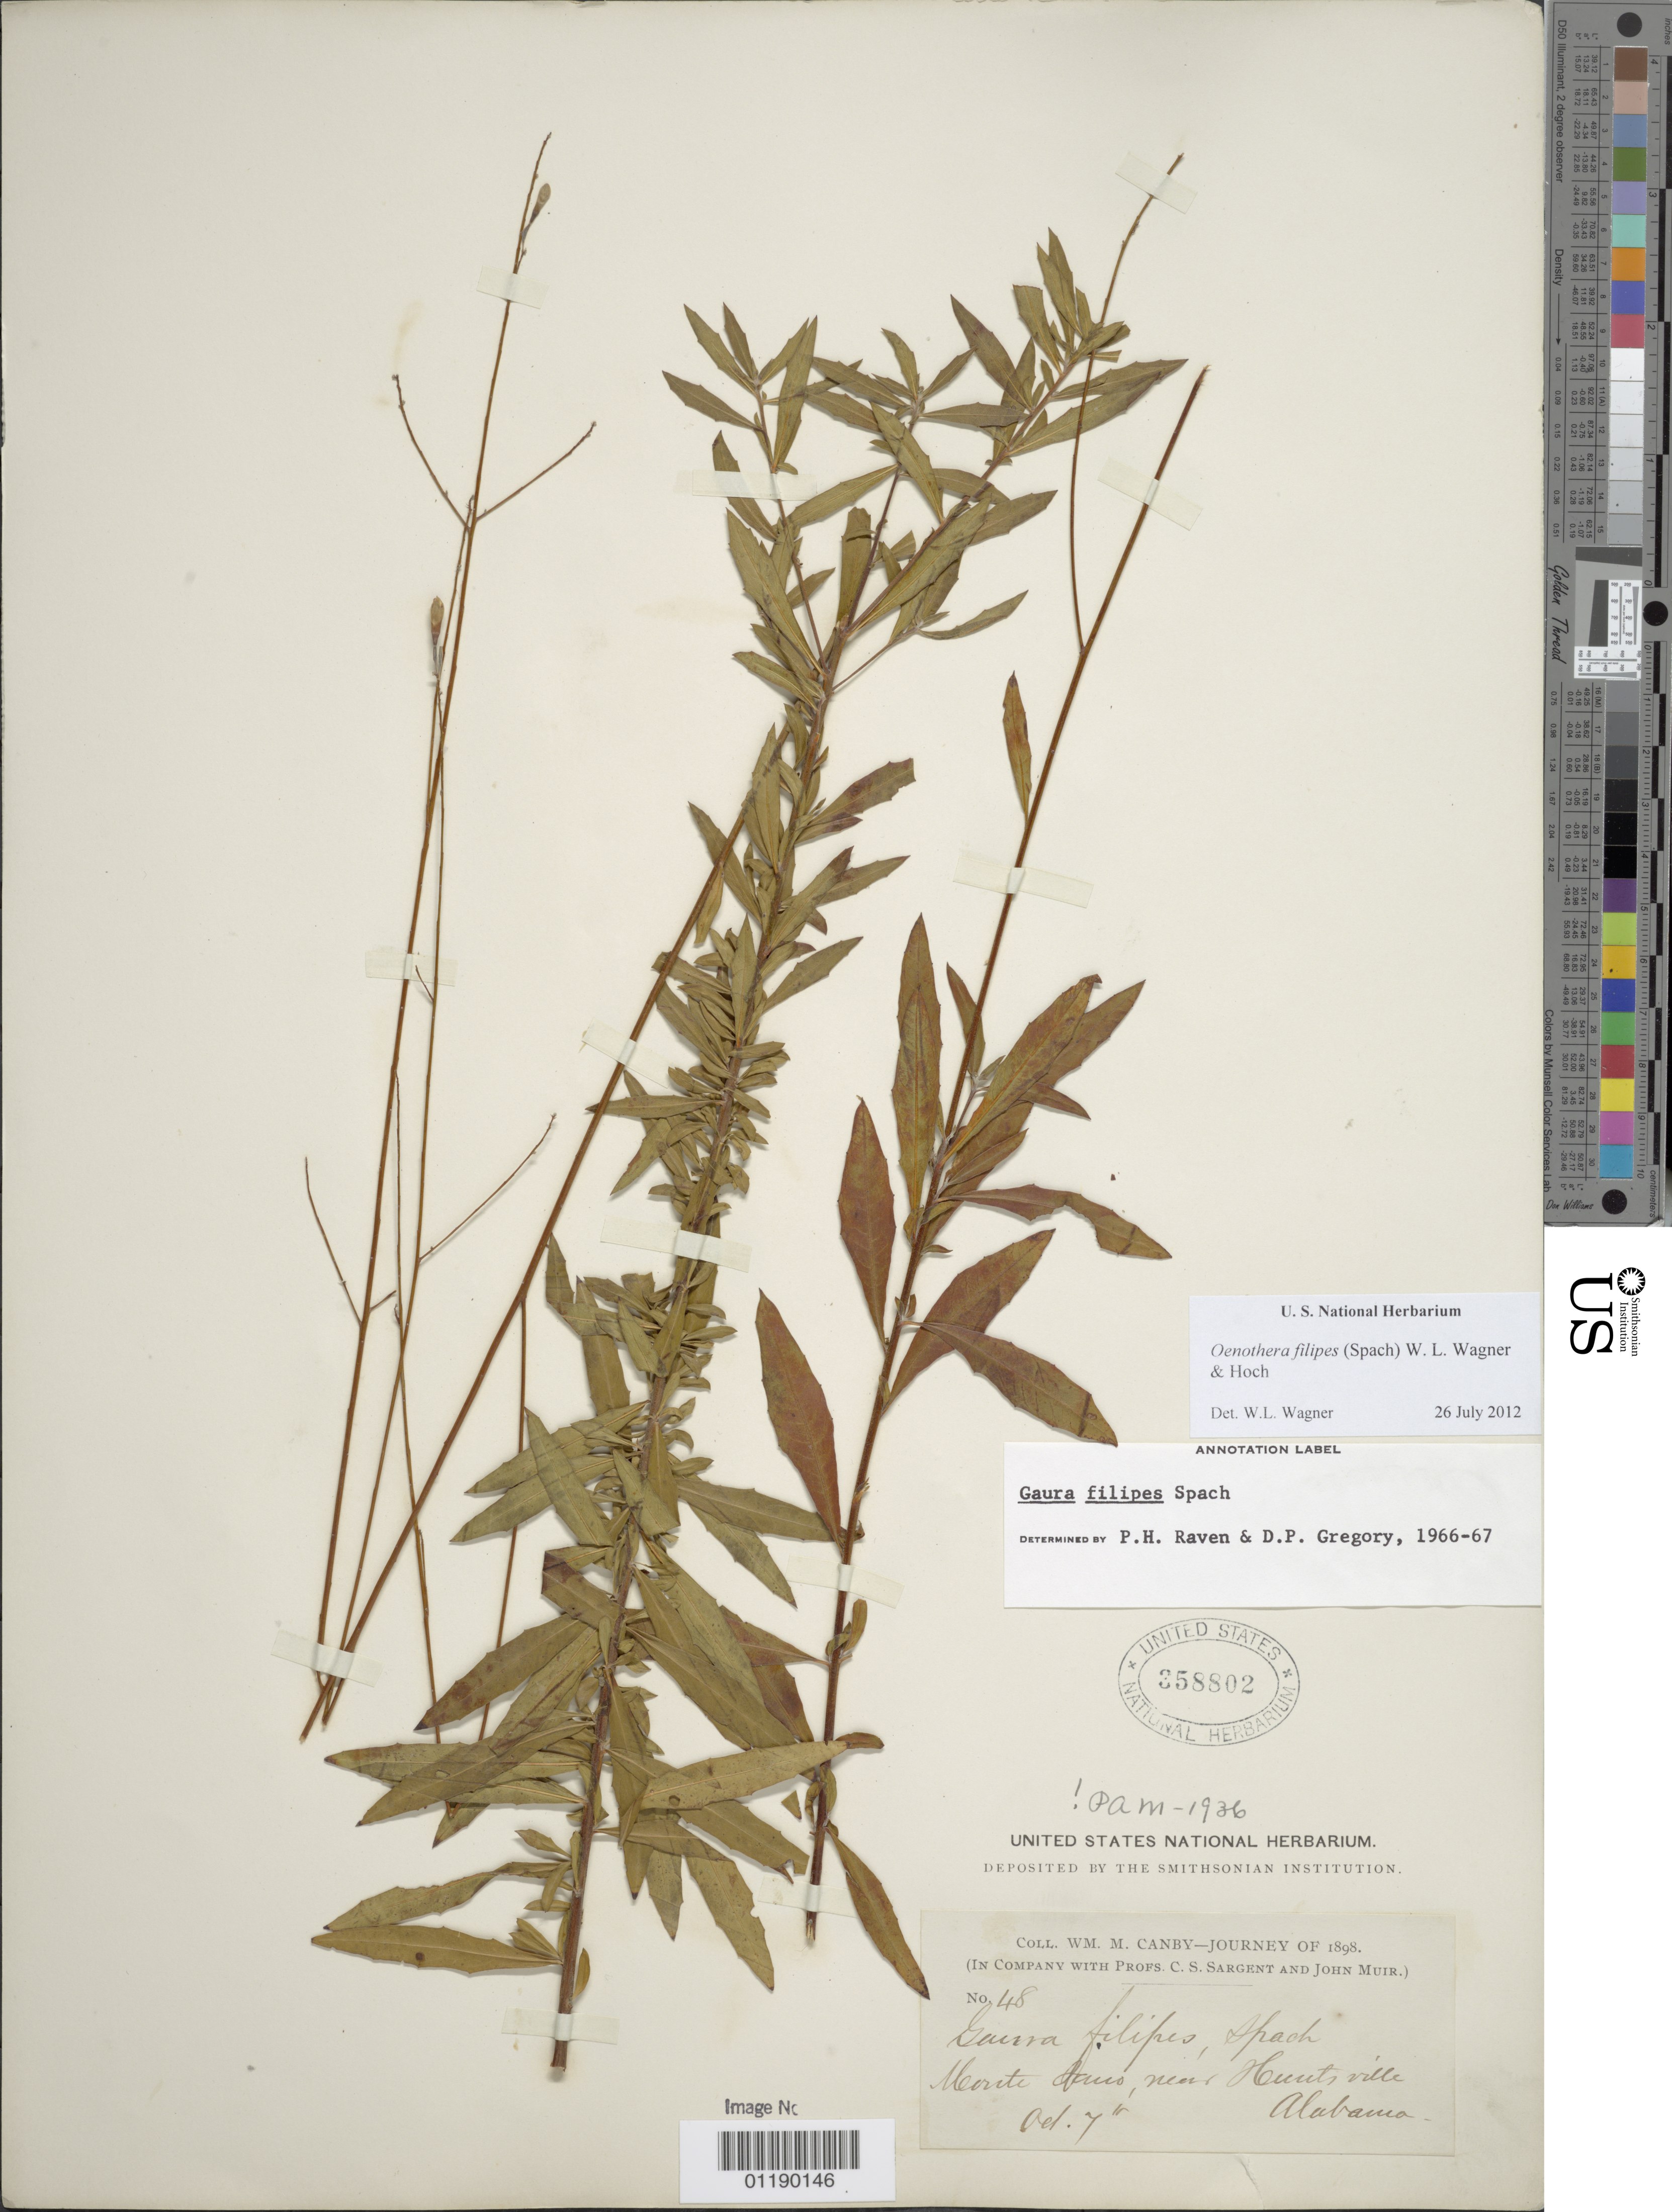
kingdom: Plantae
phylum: Tracheophyta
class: Magnoliopsida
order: Myrtales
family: Onagraceae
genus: Oenothera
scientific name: Oenothera filipes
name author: (Spach) W.L. Wagner & Hoch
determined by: Wagner, W. L., (BOT), Smithsonian Institution - National Museum of Natural History (UNITED STATES)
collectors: W. M. Canby, C. S. Sargent & J. Muir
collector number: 48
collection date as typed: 07 Oct 1898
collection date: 1898-10-07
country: United States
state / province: Alabama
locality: Monte Sano, near Huntsville.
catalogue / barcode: US 358802